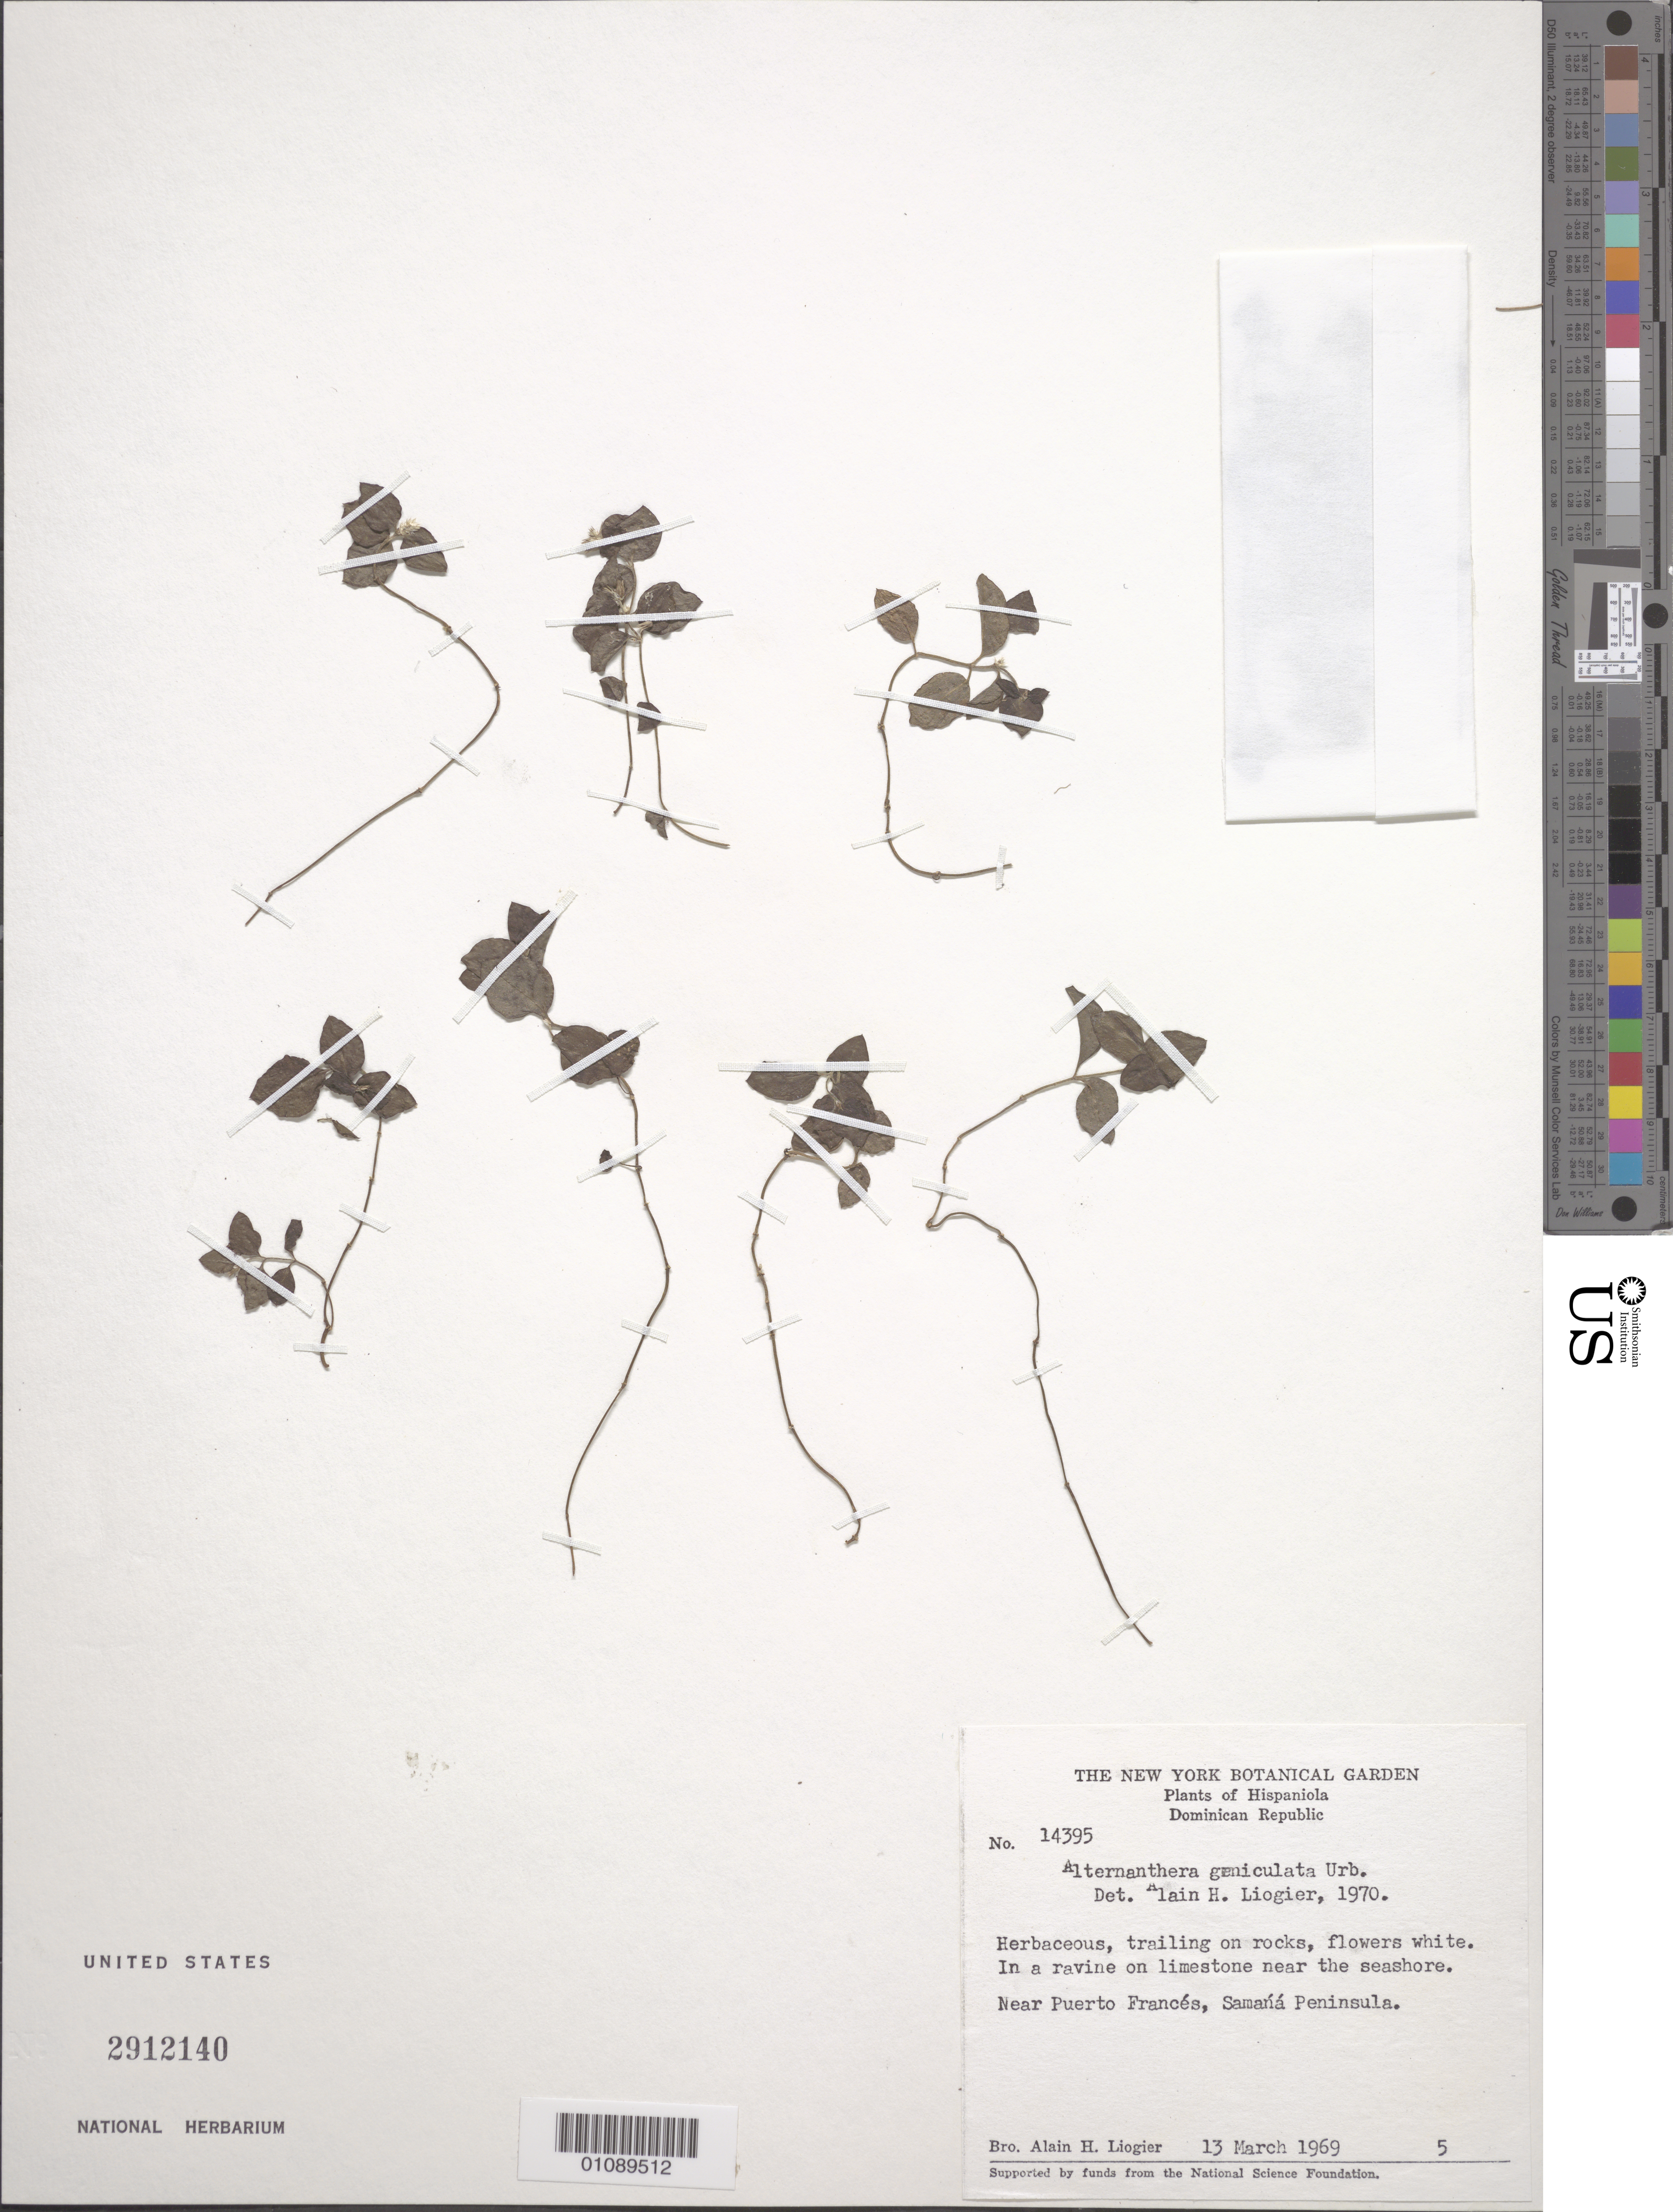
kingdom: Plantae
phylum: Tracheophyta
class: Magnoliopsida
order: Caryophyllales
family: Amaranthaceae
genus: Alternanthera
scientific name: Alternanthera geniculata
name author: Urb.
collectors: A. H. Liogier & A. H. Liogier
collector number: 14395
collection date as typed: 13 Mar 1969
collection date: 1969-03-13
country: Dominican Republic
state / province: Samaná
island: Hispaniola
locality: Samana Peninsula, near Puerto Frances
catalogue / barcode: US 2912140